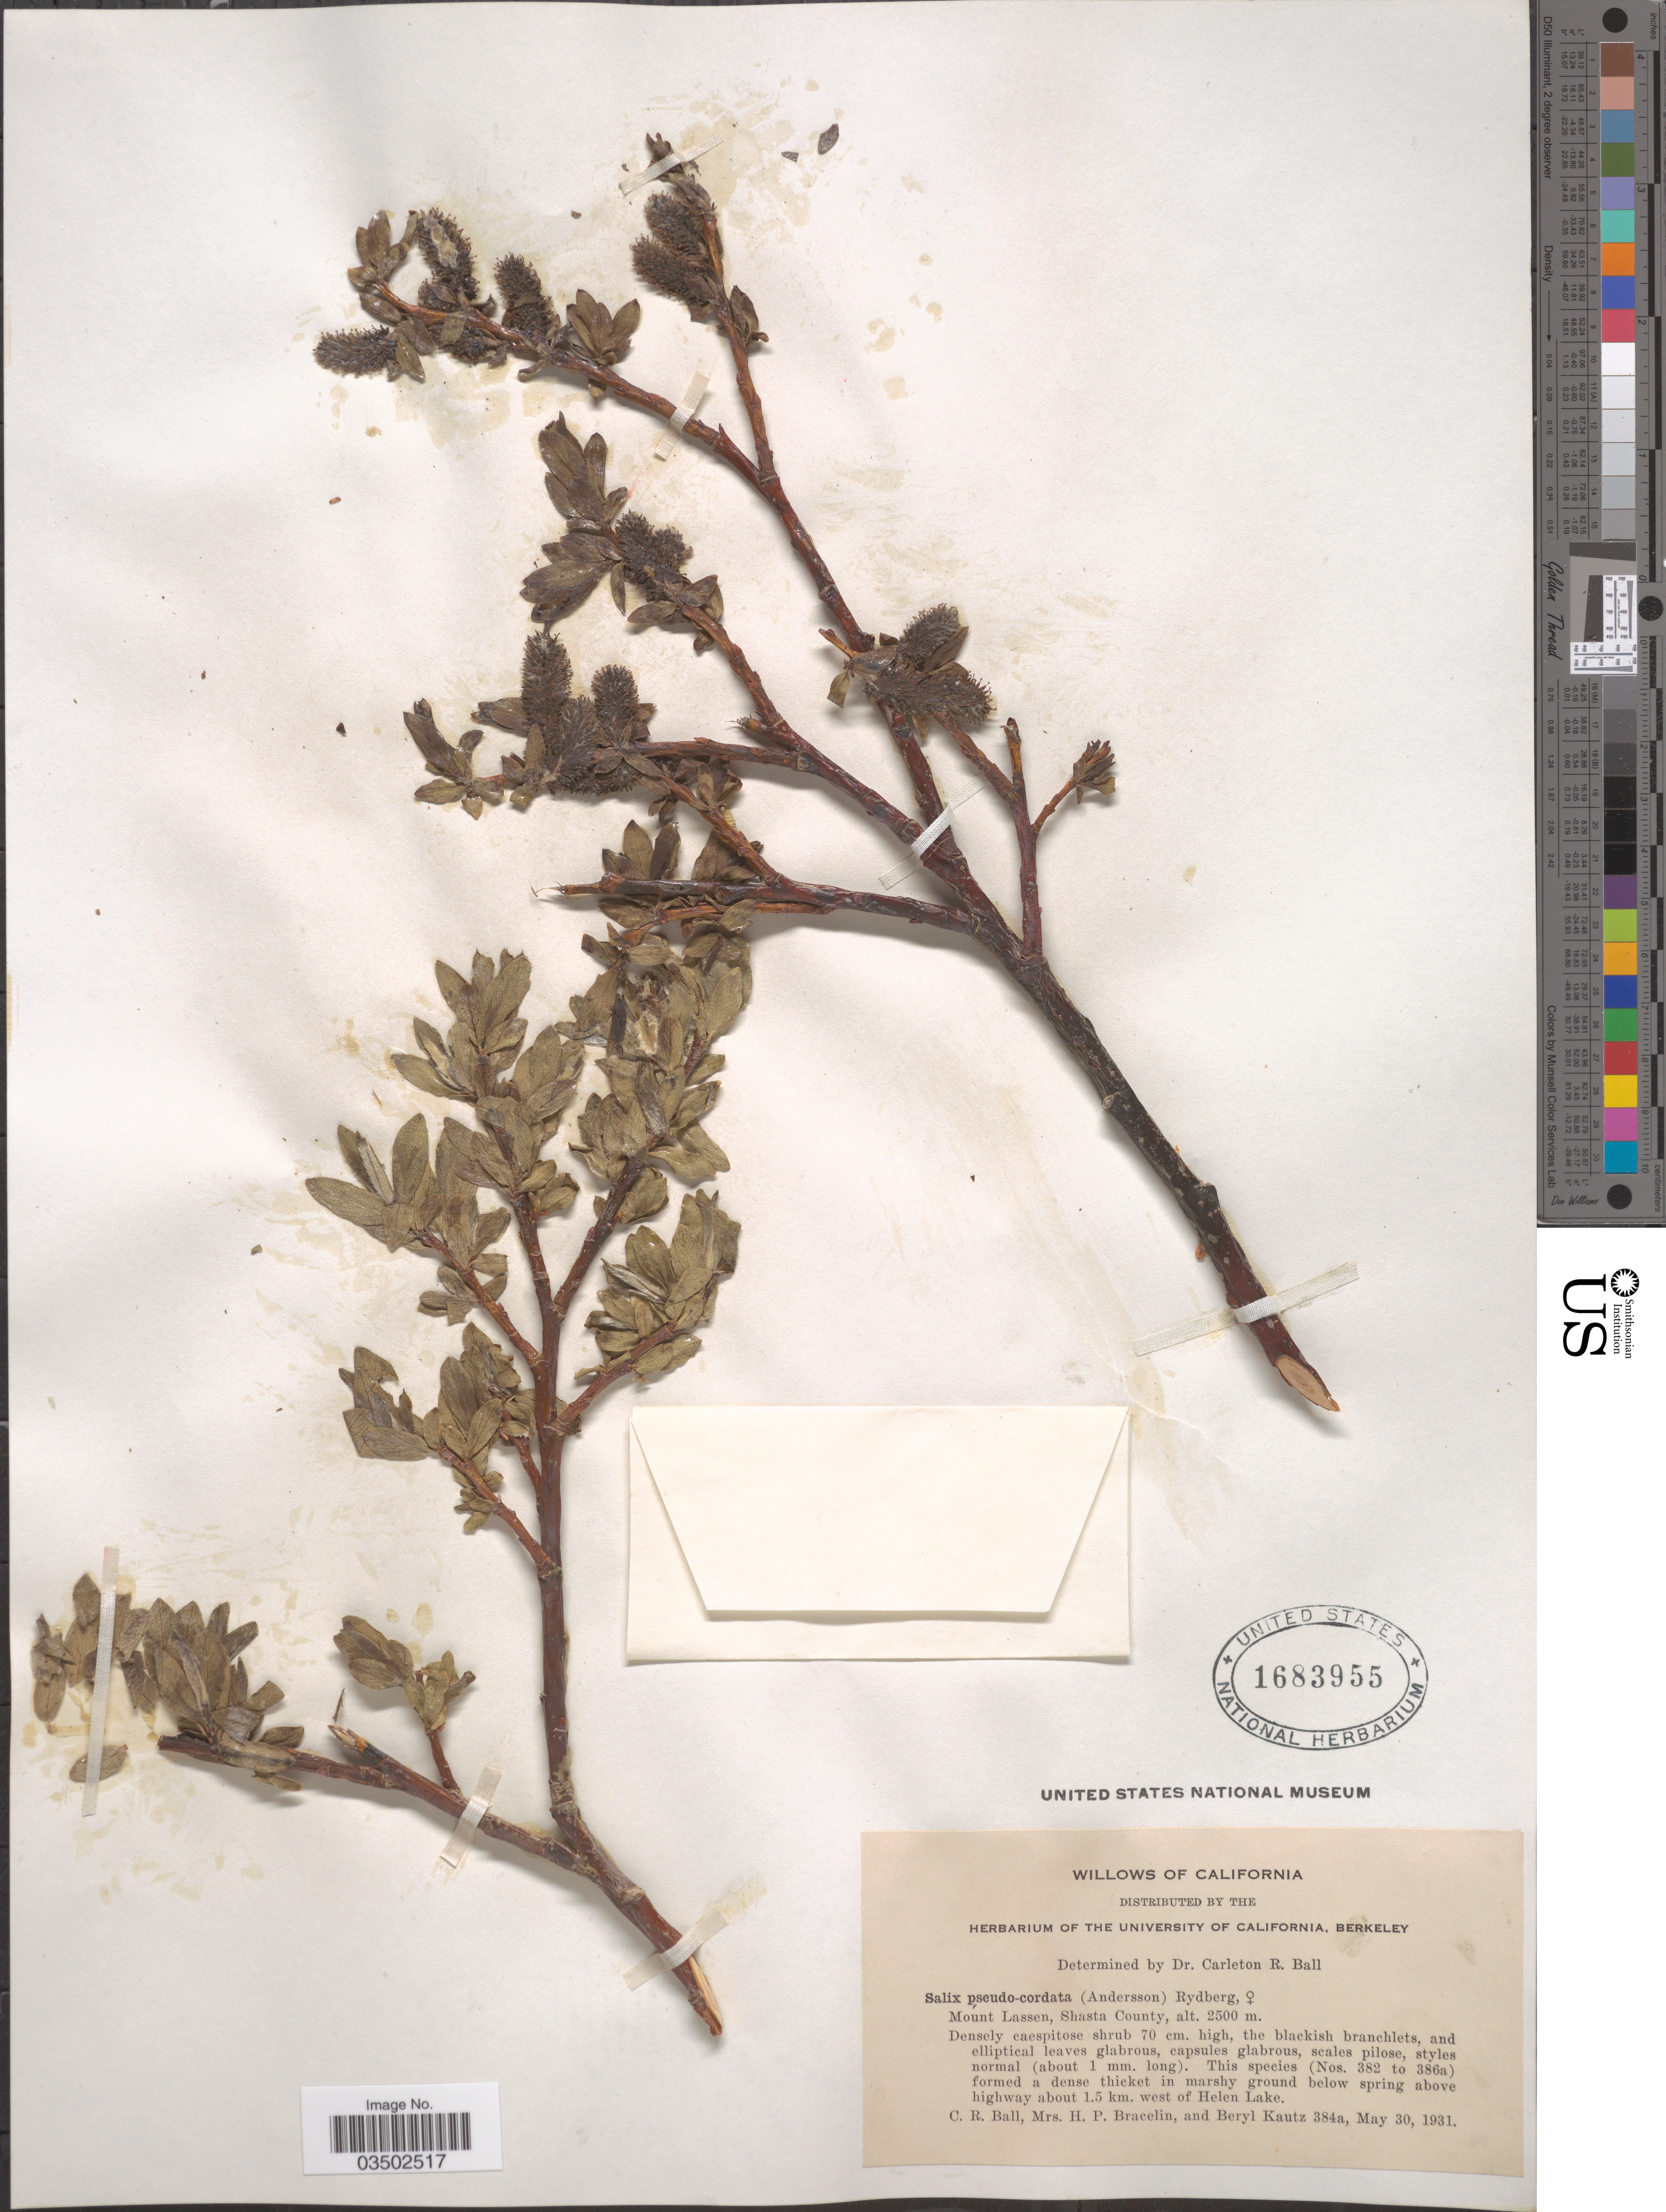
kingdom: Plantae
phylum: Tracheophyta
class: Magnoliopsida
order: Malpighiales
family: Salicaceae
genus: Salix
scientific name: Salix pseudocordata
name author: (Andersson) Andersson ex Rydb.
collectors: C. R. Ball, H. Bracelin & B. Kautz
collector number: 384a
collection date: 1931-05-30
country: United States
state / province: California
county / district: Shasta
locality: Mount Lassen, Shasta County. Below spring above highway about 1.5 km. west of Helen Lake.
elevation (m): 2500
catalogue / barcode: US 1683955